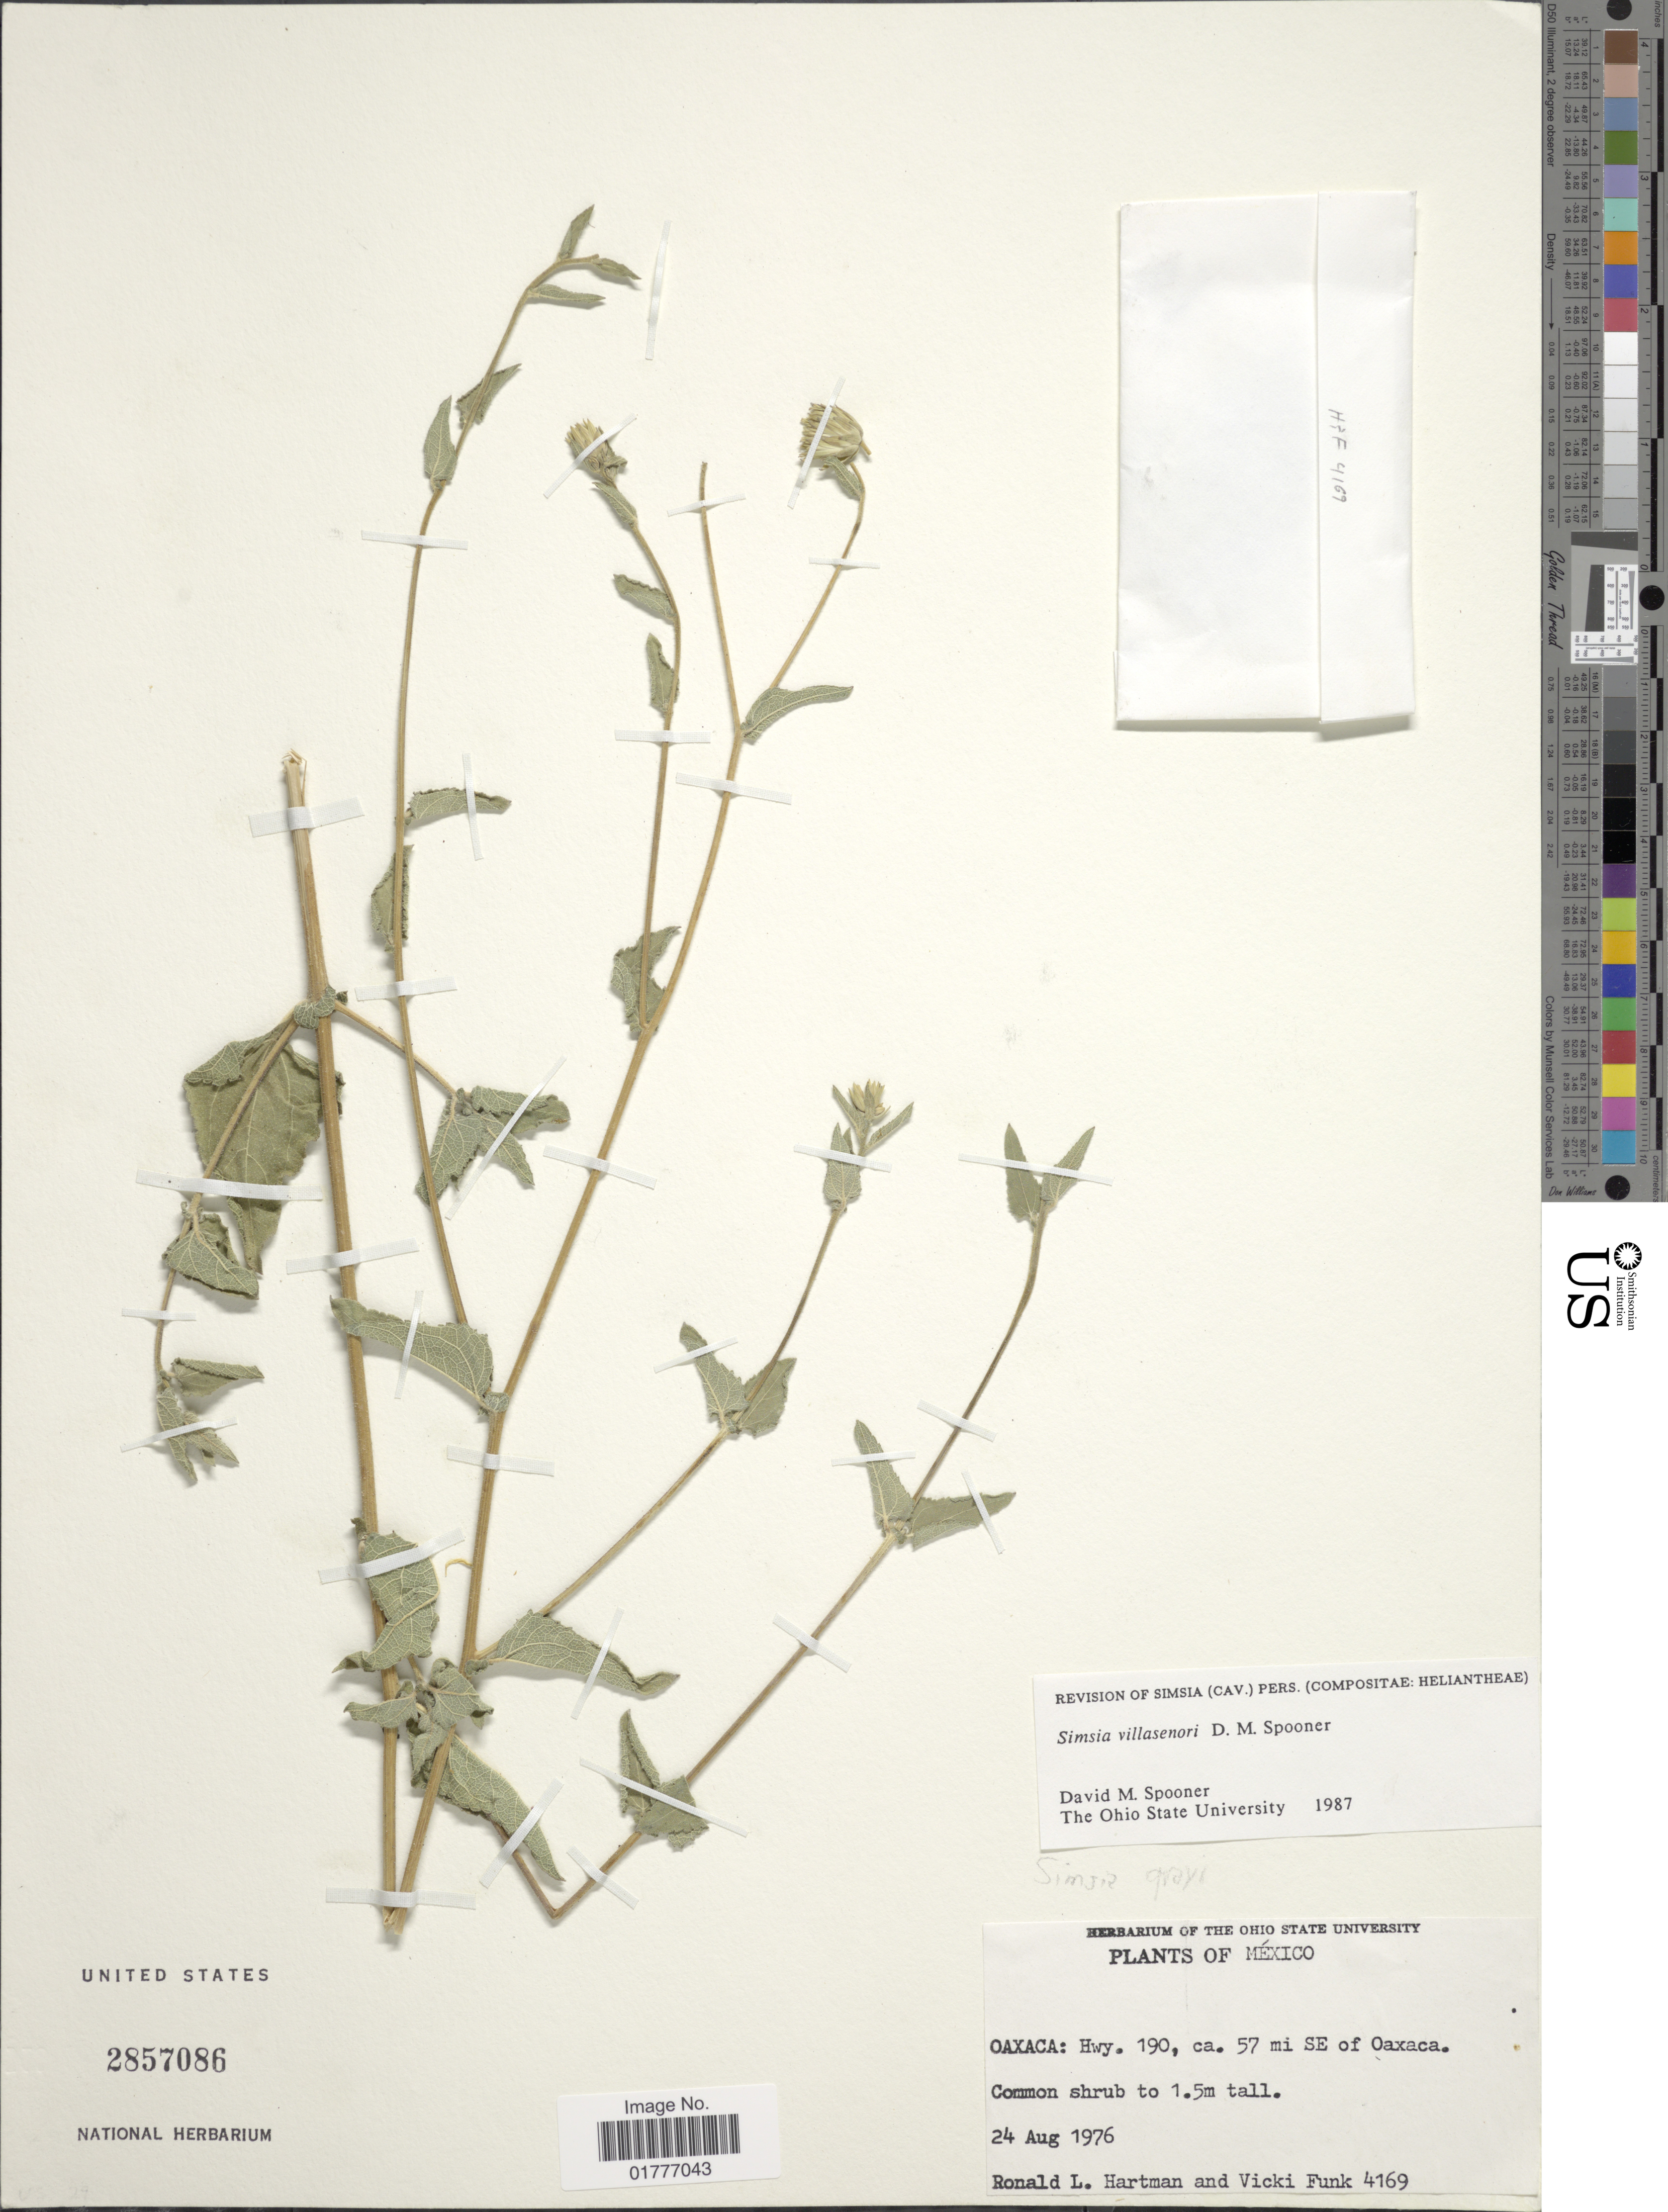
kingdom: Plantae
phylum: Tracheophyta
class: Magnoliopsida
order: Asterales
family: Asteraceae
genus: Simsia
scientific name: Simsia villasenori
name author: D.M. Spooner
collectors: R. L. Hartman & V. Funk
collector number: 4169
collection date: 1976-08-24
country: Mexico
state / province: Oaxaca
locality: Hwy. 190, ca. 57 mi SE of Oaxaca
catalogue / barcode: US 2857086